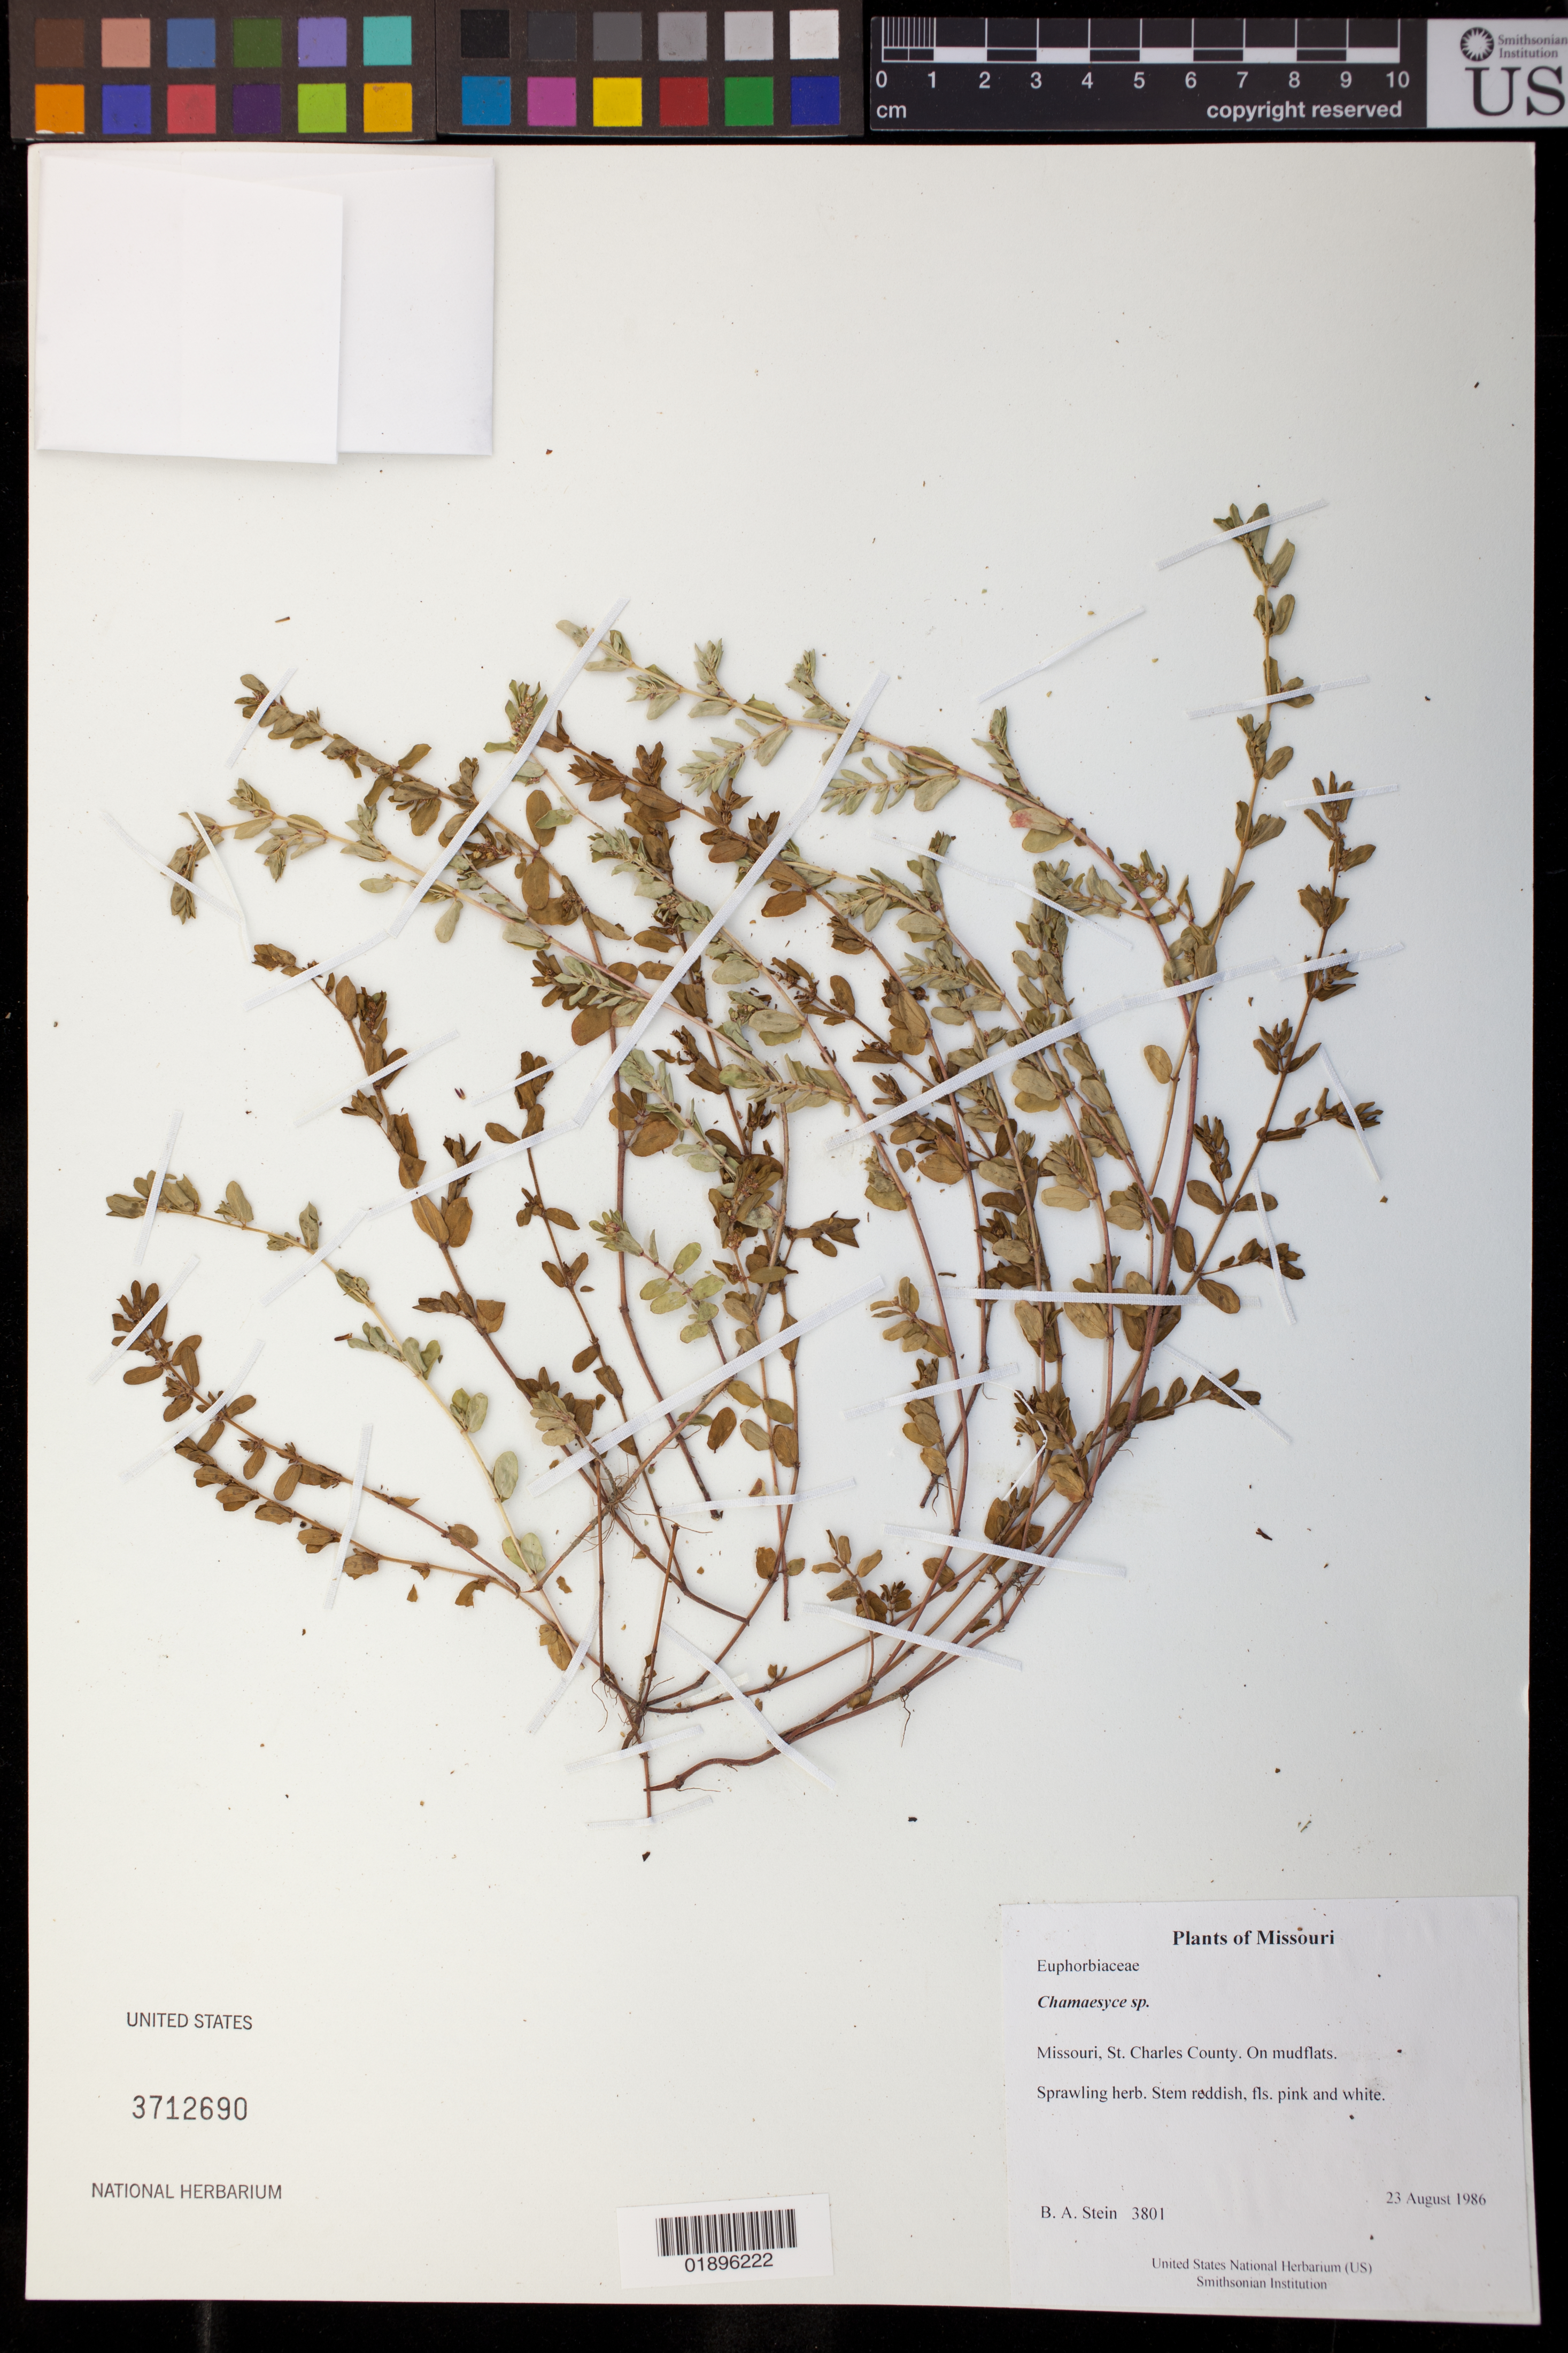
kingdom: Plantae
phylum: Tracheophyta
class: Magnoliopsida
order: Malpighiales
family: Euphorbiaceae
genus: Chamaesyce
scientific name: Chamaesyce sp.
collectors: B. A. Stein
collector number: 3801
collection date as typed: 23 August 1986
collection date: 1986-08-23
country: United States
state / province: Missouri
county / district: St. Charles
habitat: On mudflats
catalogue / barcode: US 3712690